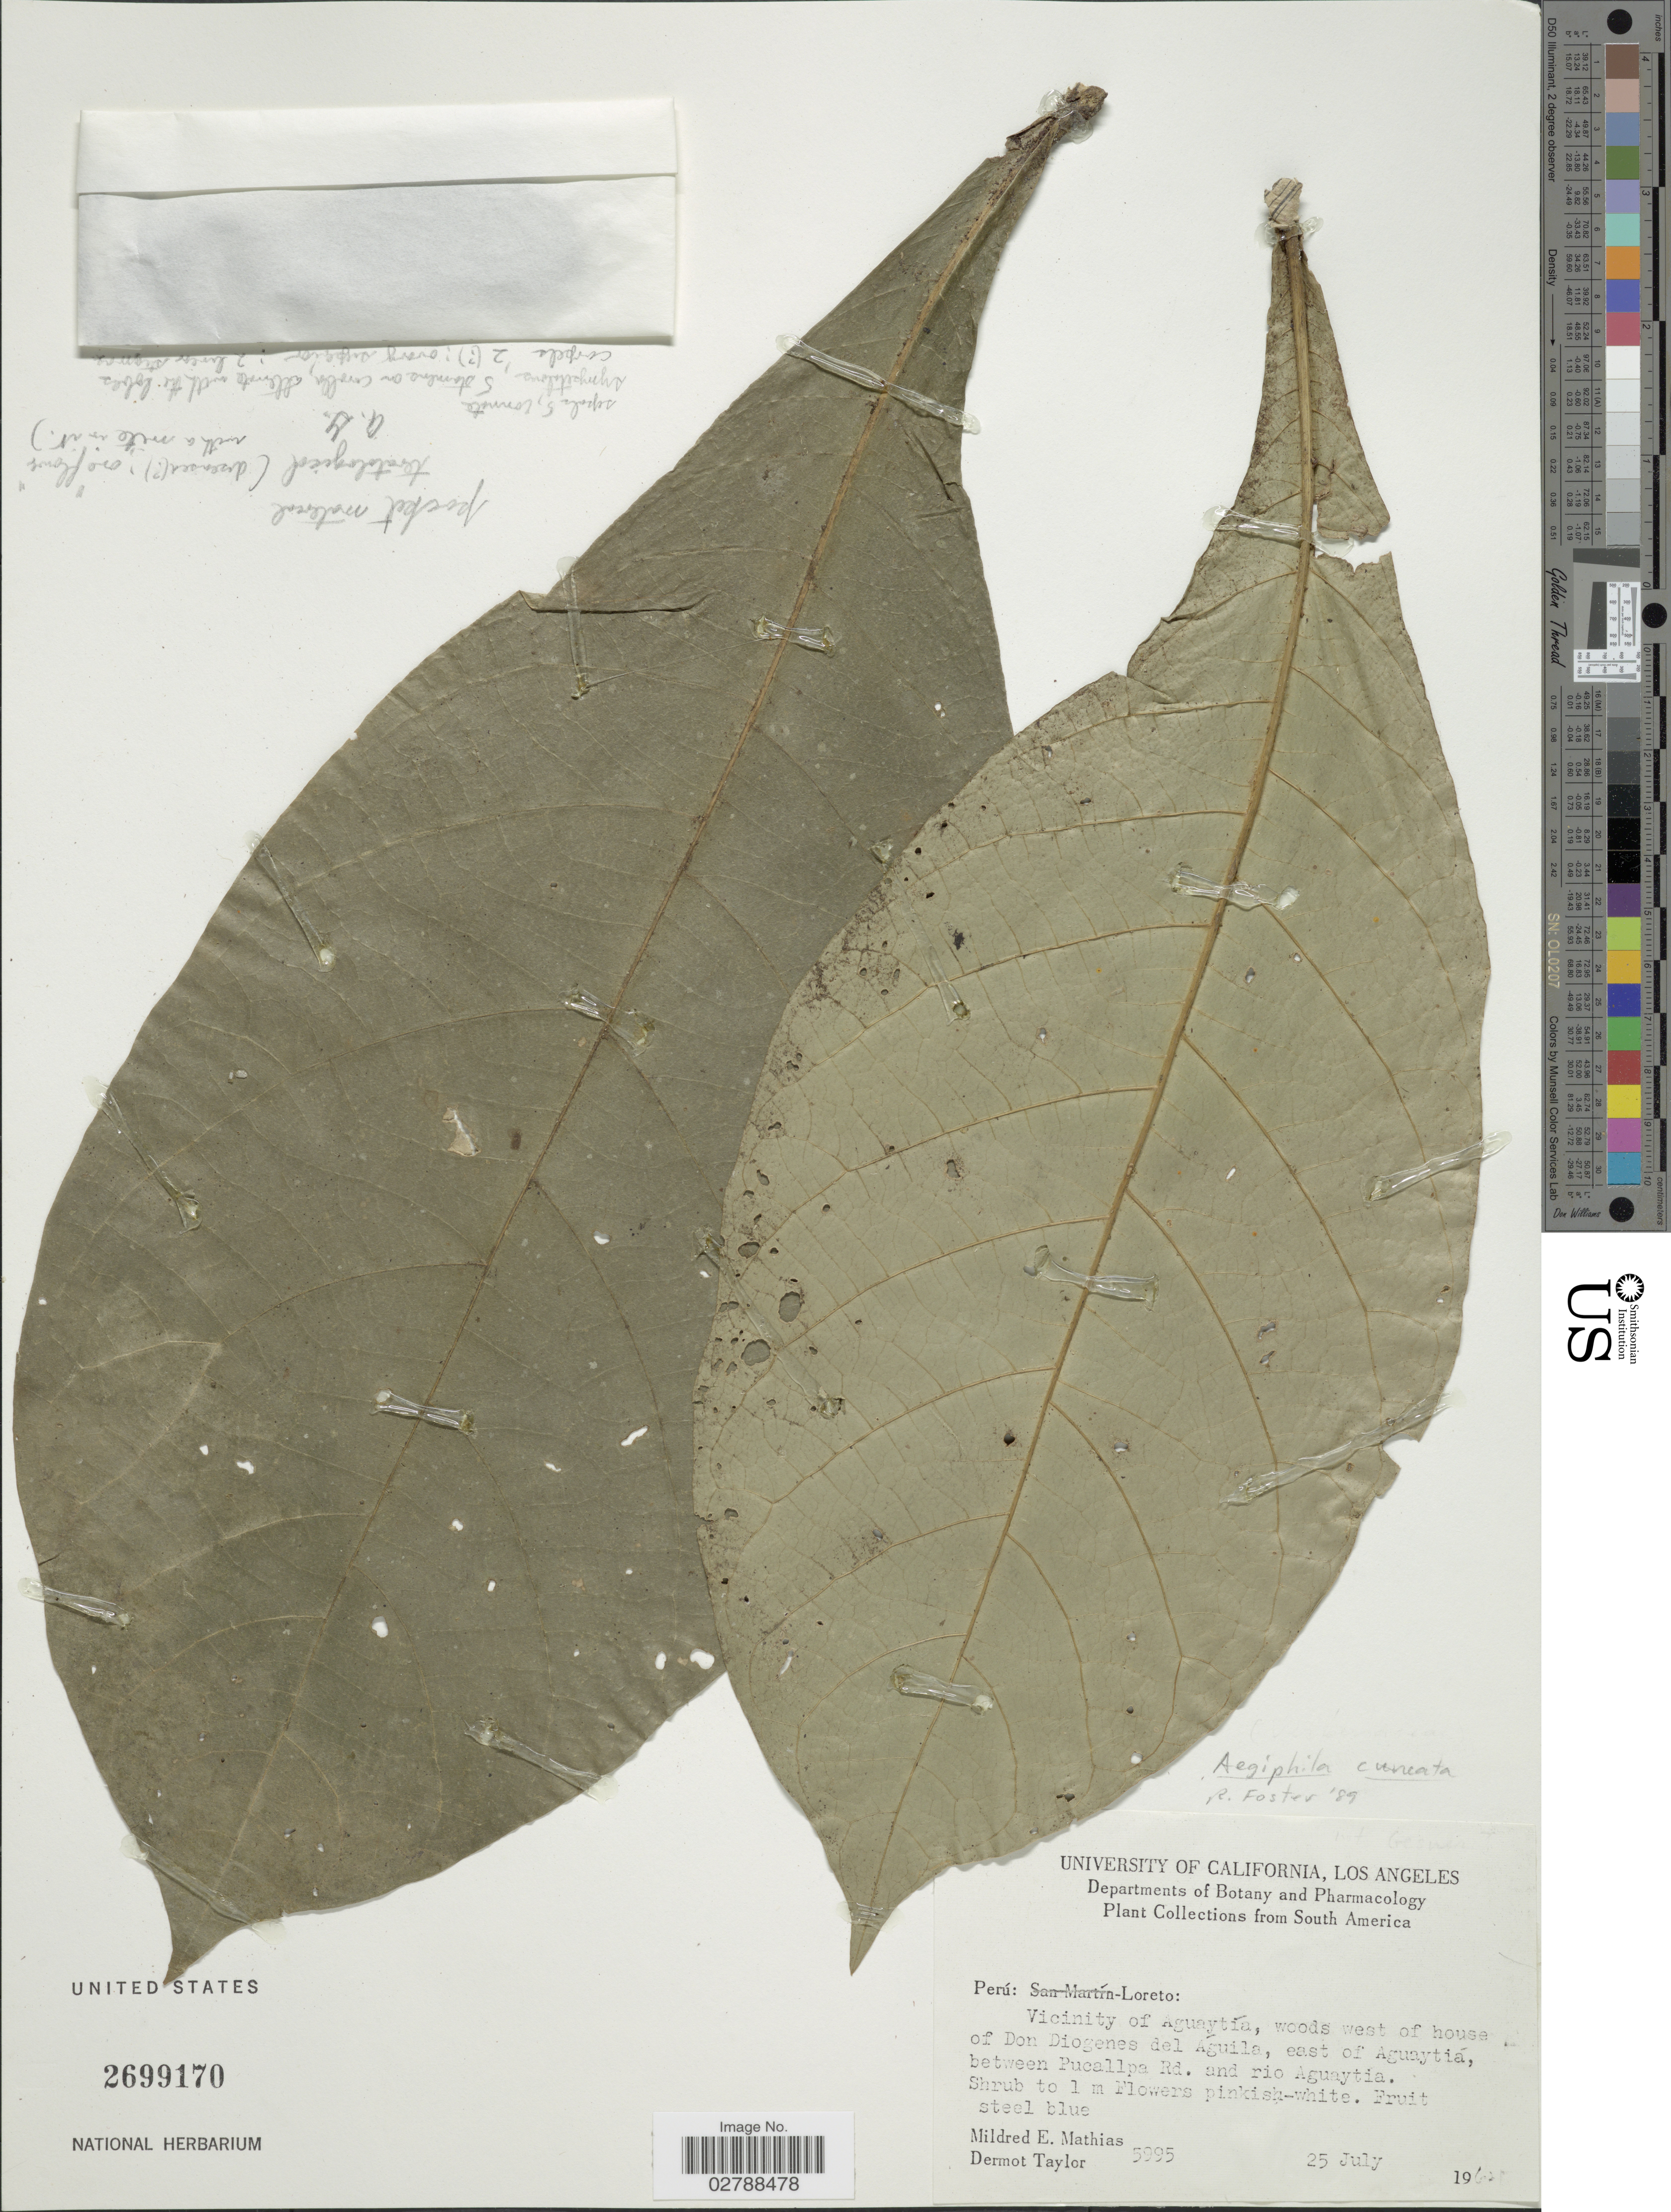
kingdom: Plantae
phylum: Tracheophyta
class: Magnoliopsida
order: Lamiales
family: Lamiaceae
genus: Aegiphila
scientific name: Aegiphila cuneata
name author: Moldenke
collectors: M. E. Mathias & D. Taylor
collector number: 5995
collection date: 1962-07-25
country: Peru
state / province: Loreto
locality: Vicinity of Aguaytía, woods west of house of Don Diogenes del Aguila, east of Aguaytia, between Pucallpa Rd. and rio Aguaytia.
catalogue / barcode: US 2699170